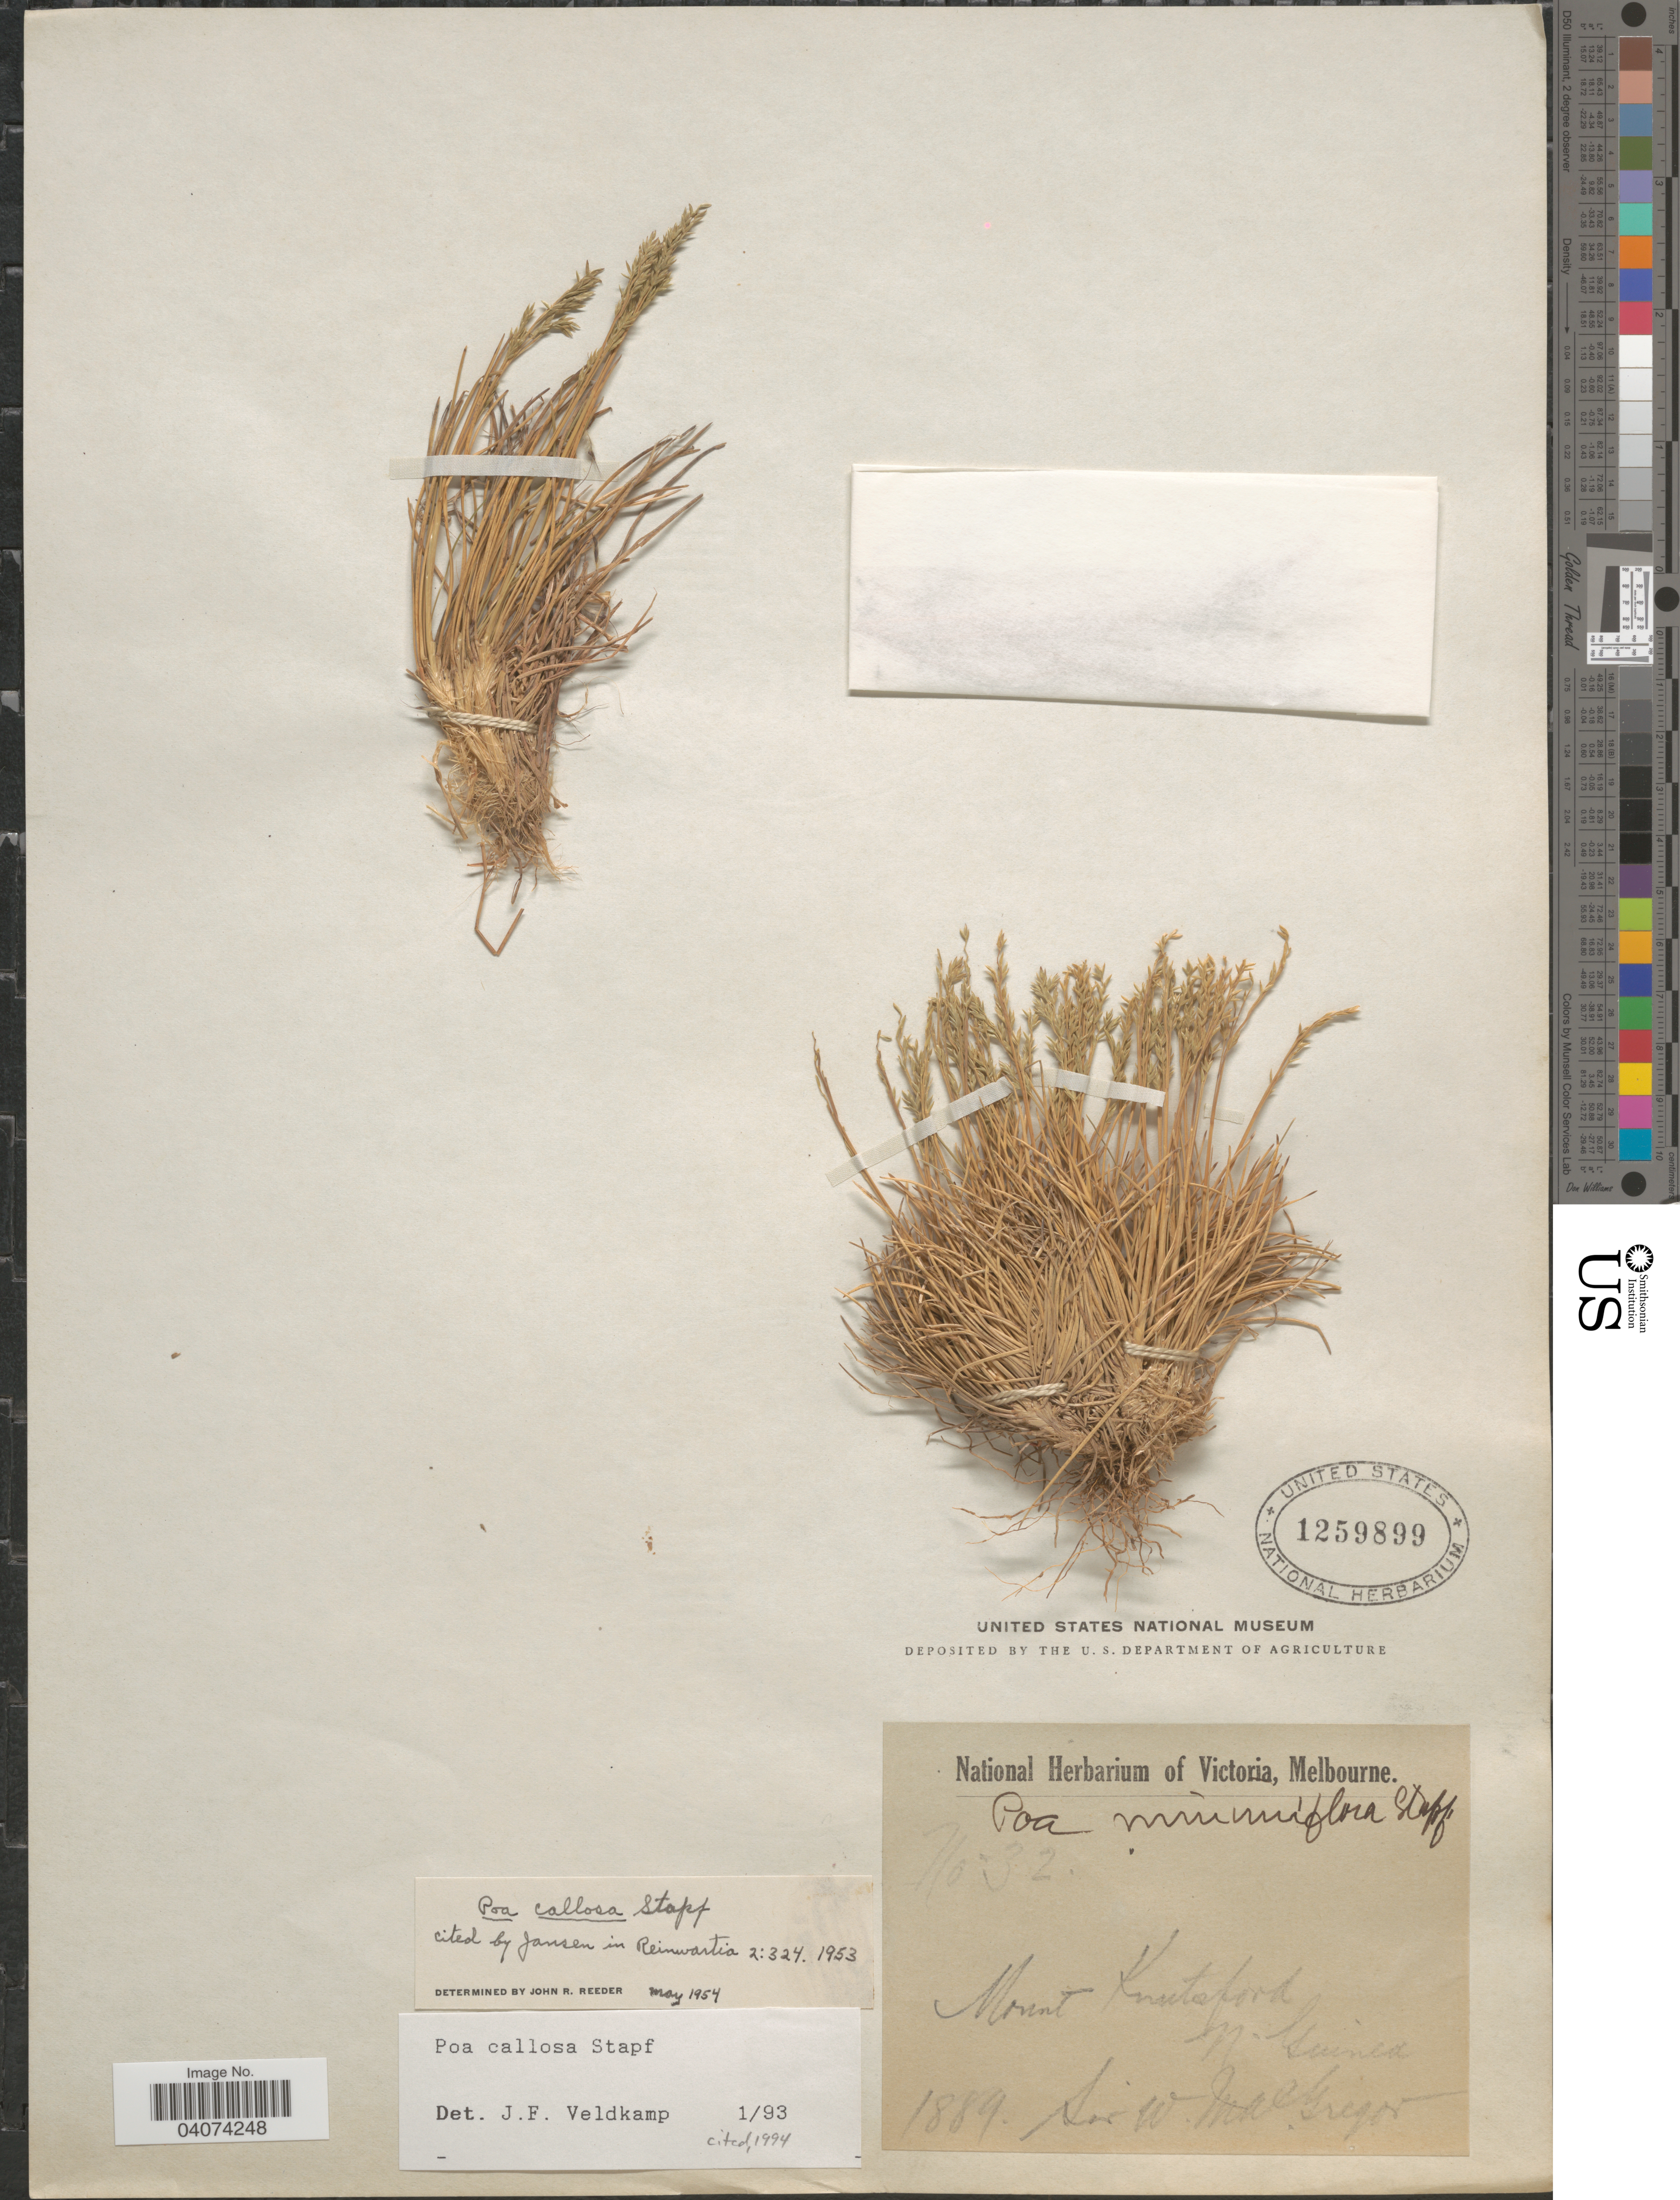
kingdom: Plantae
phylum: Tracheophyta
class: Liliopsida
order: Poales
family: Poaceae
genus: Poa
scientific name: Poa callosa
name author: Stapf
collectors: W. Macgregor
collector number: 32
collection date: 1889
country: Papua New Guinea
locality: Mount Knutsford. N. Guinea.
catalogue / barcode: US 1259899